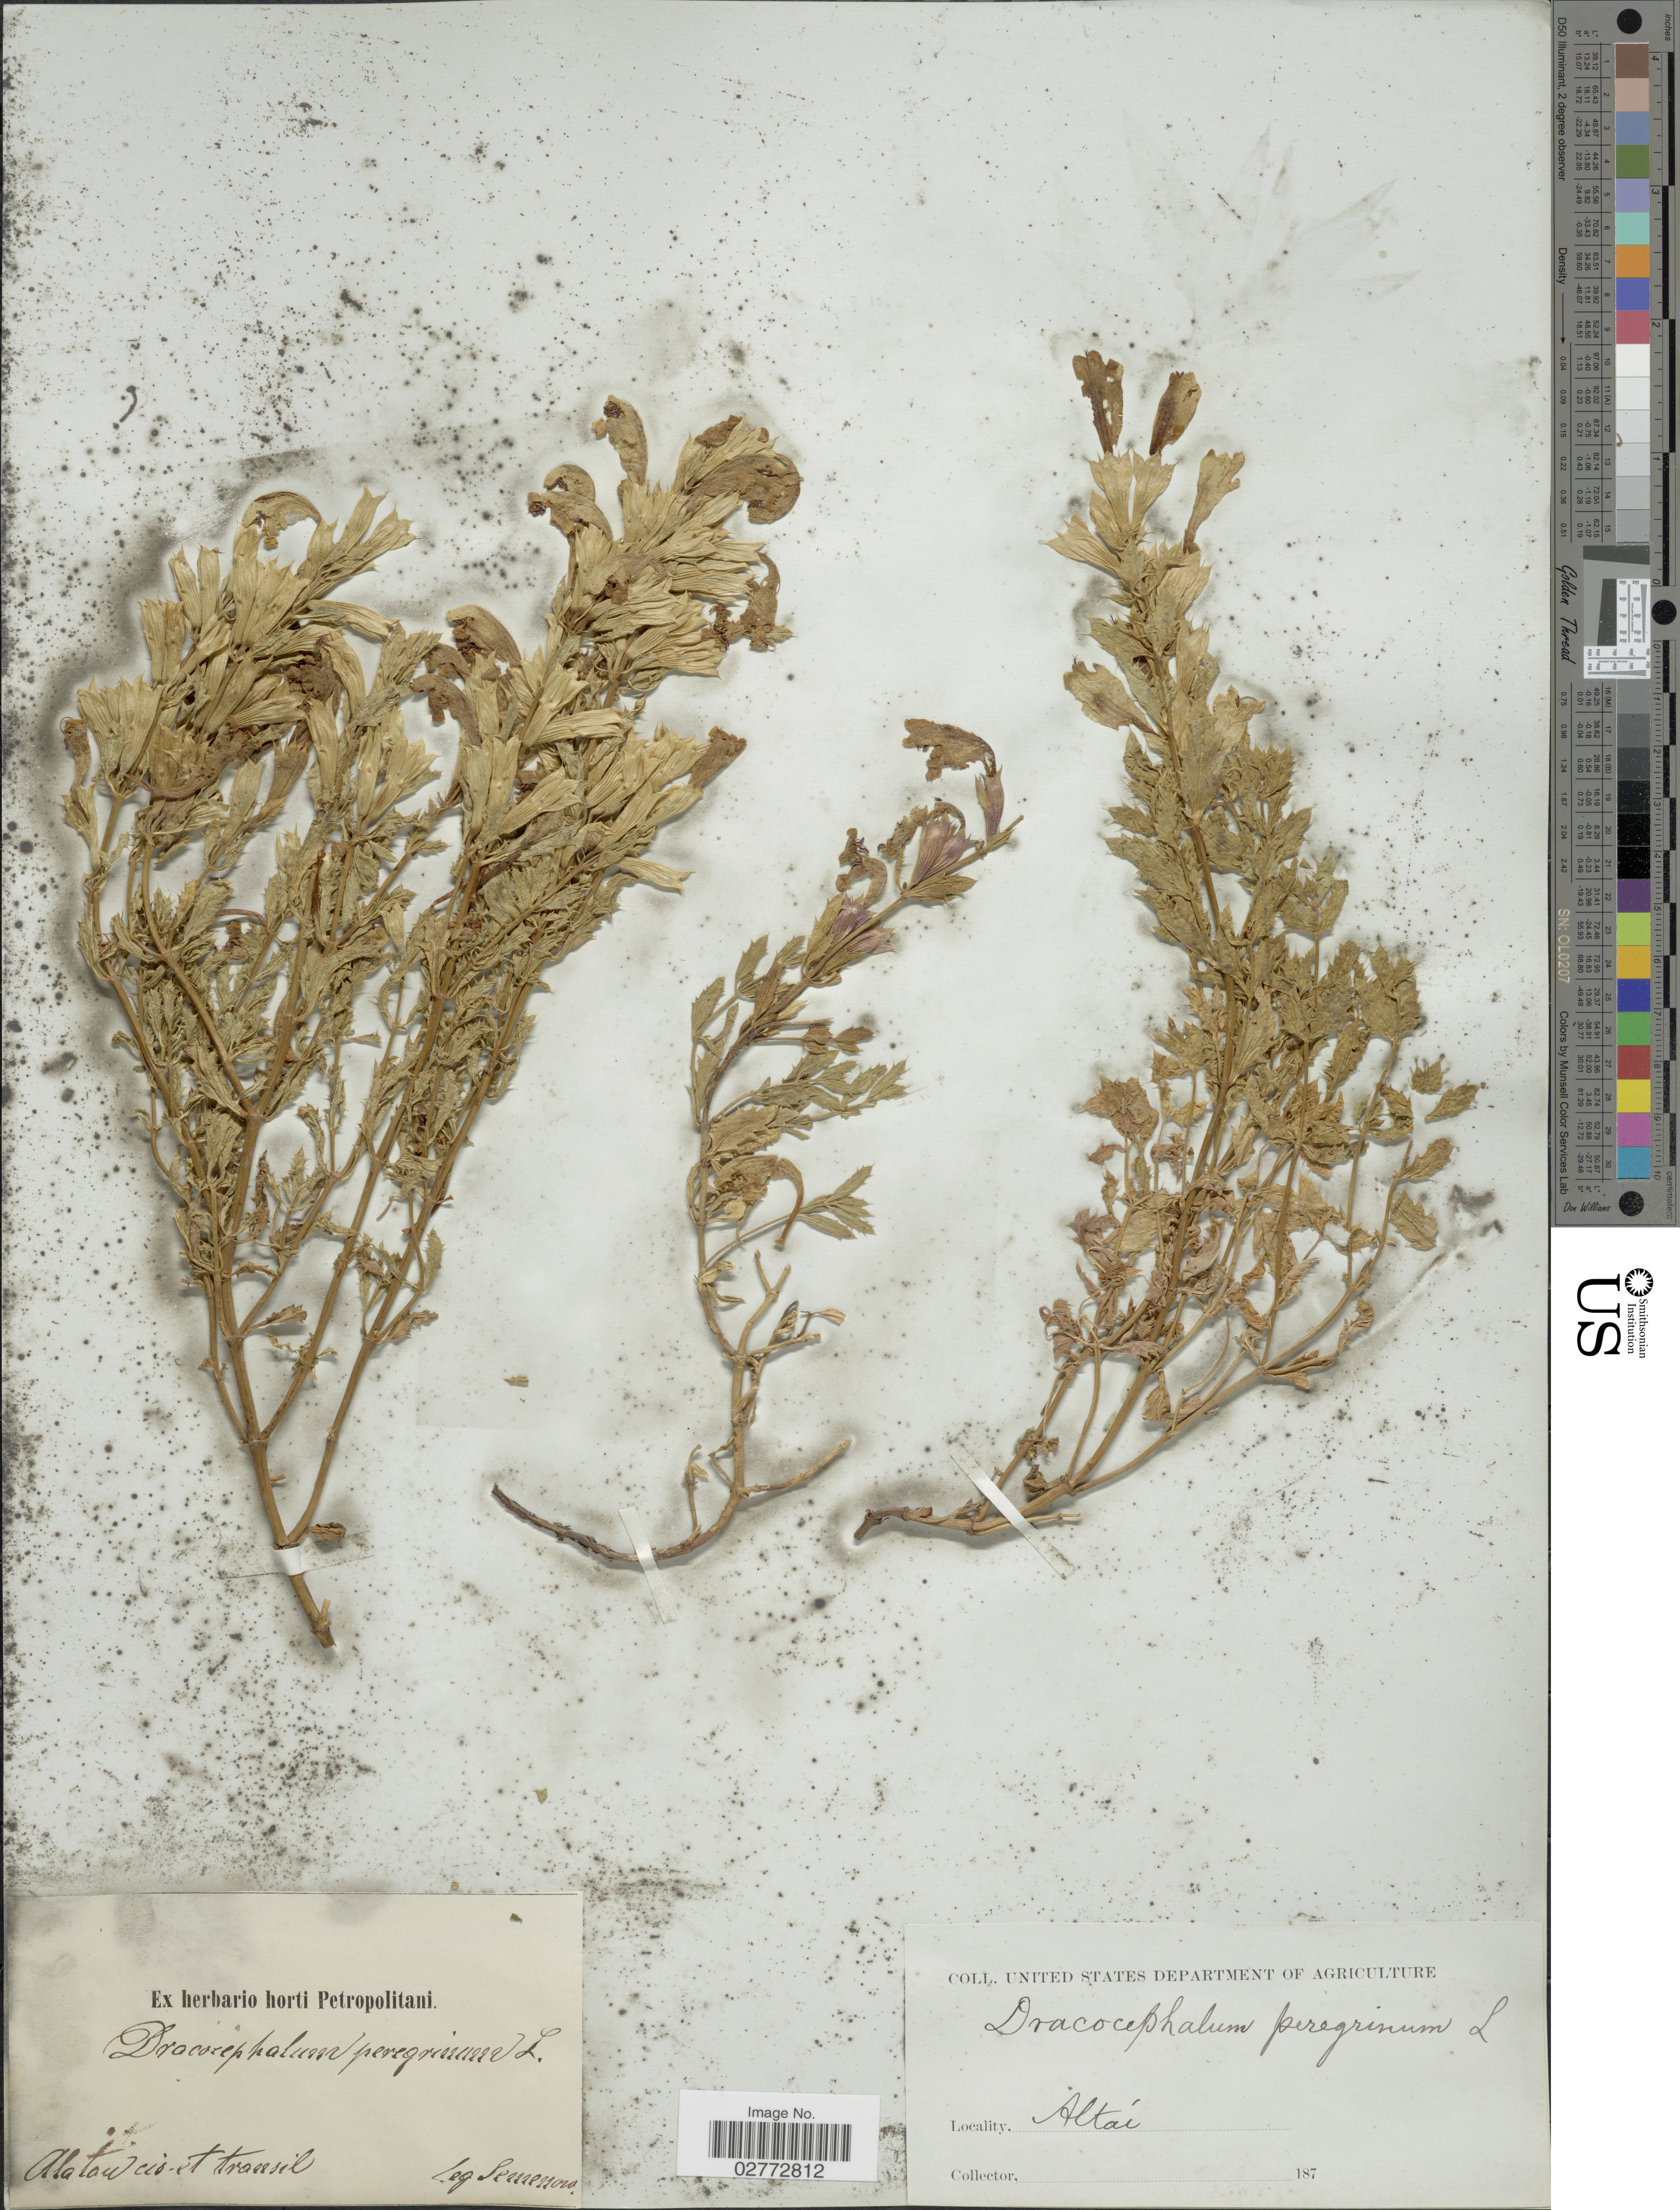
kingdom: Plantae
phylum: Tracheophyta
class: Magnoliopsida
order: Lamiales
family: Lamiaceae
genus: Dracocephalum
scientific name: Dracocephalum peregrinum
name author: L.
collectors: P. P. Semenov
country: Russian Federation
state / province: Altai Republic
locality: Alatau eis et transil. Altai.